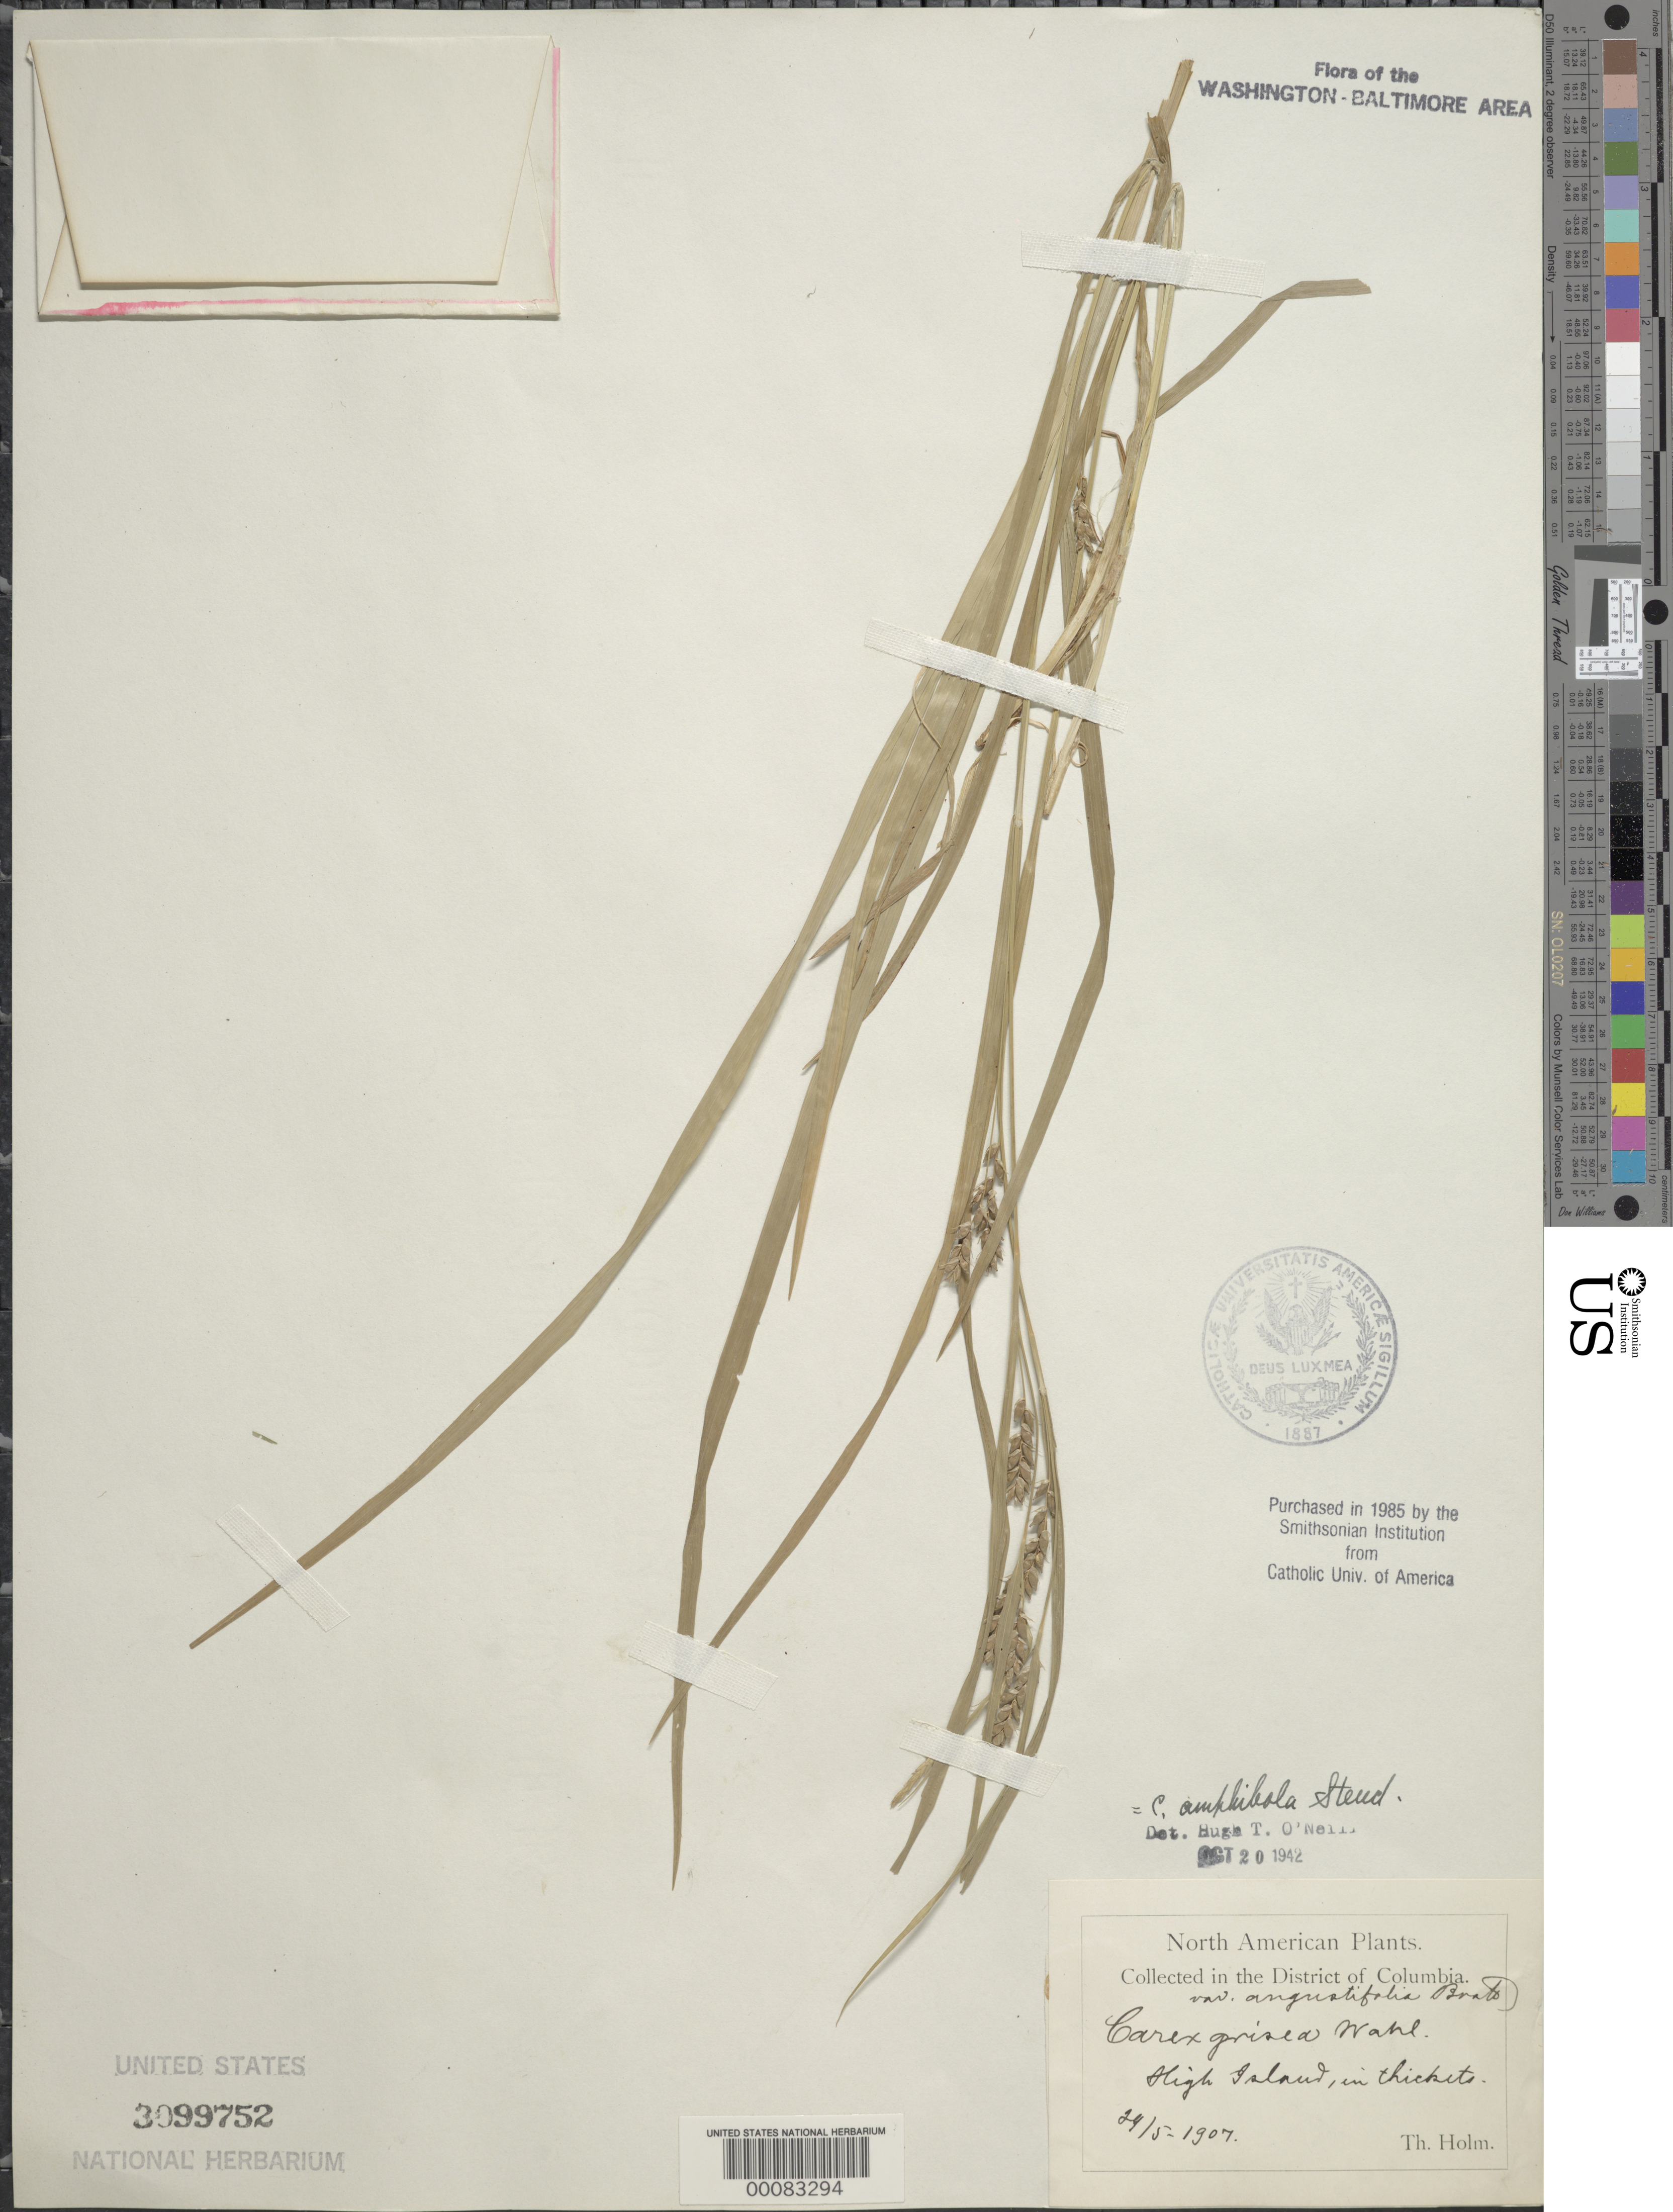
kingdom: Plantae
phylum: Tracheophyta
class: Liliopsida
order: Poales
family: Cyperaceae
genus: Carex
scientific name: Carex amphibola var. rigida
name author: Steud.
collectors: T. Holm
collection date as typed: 29 May 1907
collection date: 1907-05-29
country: United States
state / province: Maryland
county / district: Montgomery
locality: High Island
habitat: Thickets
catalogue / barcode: US 3099752